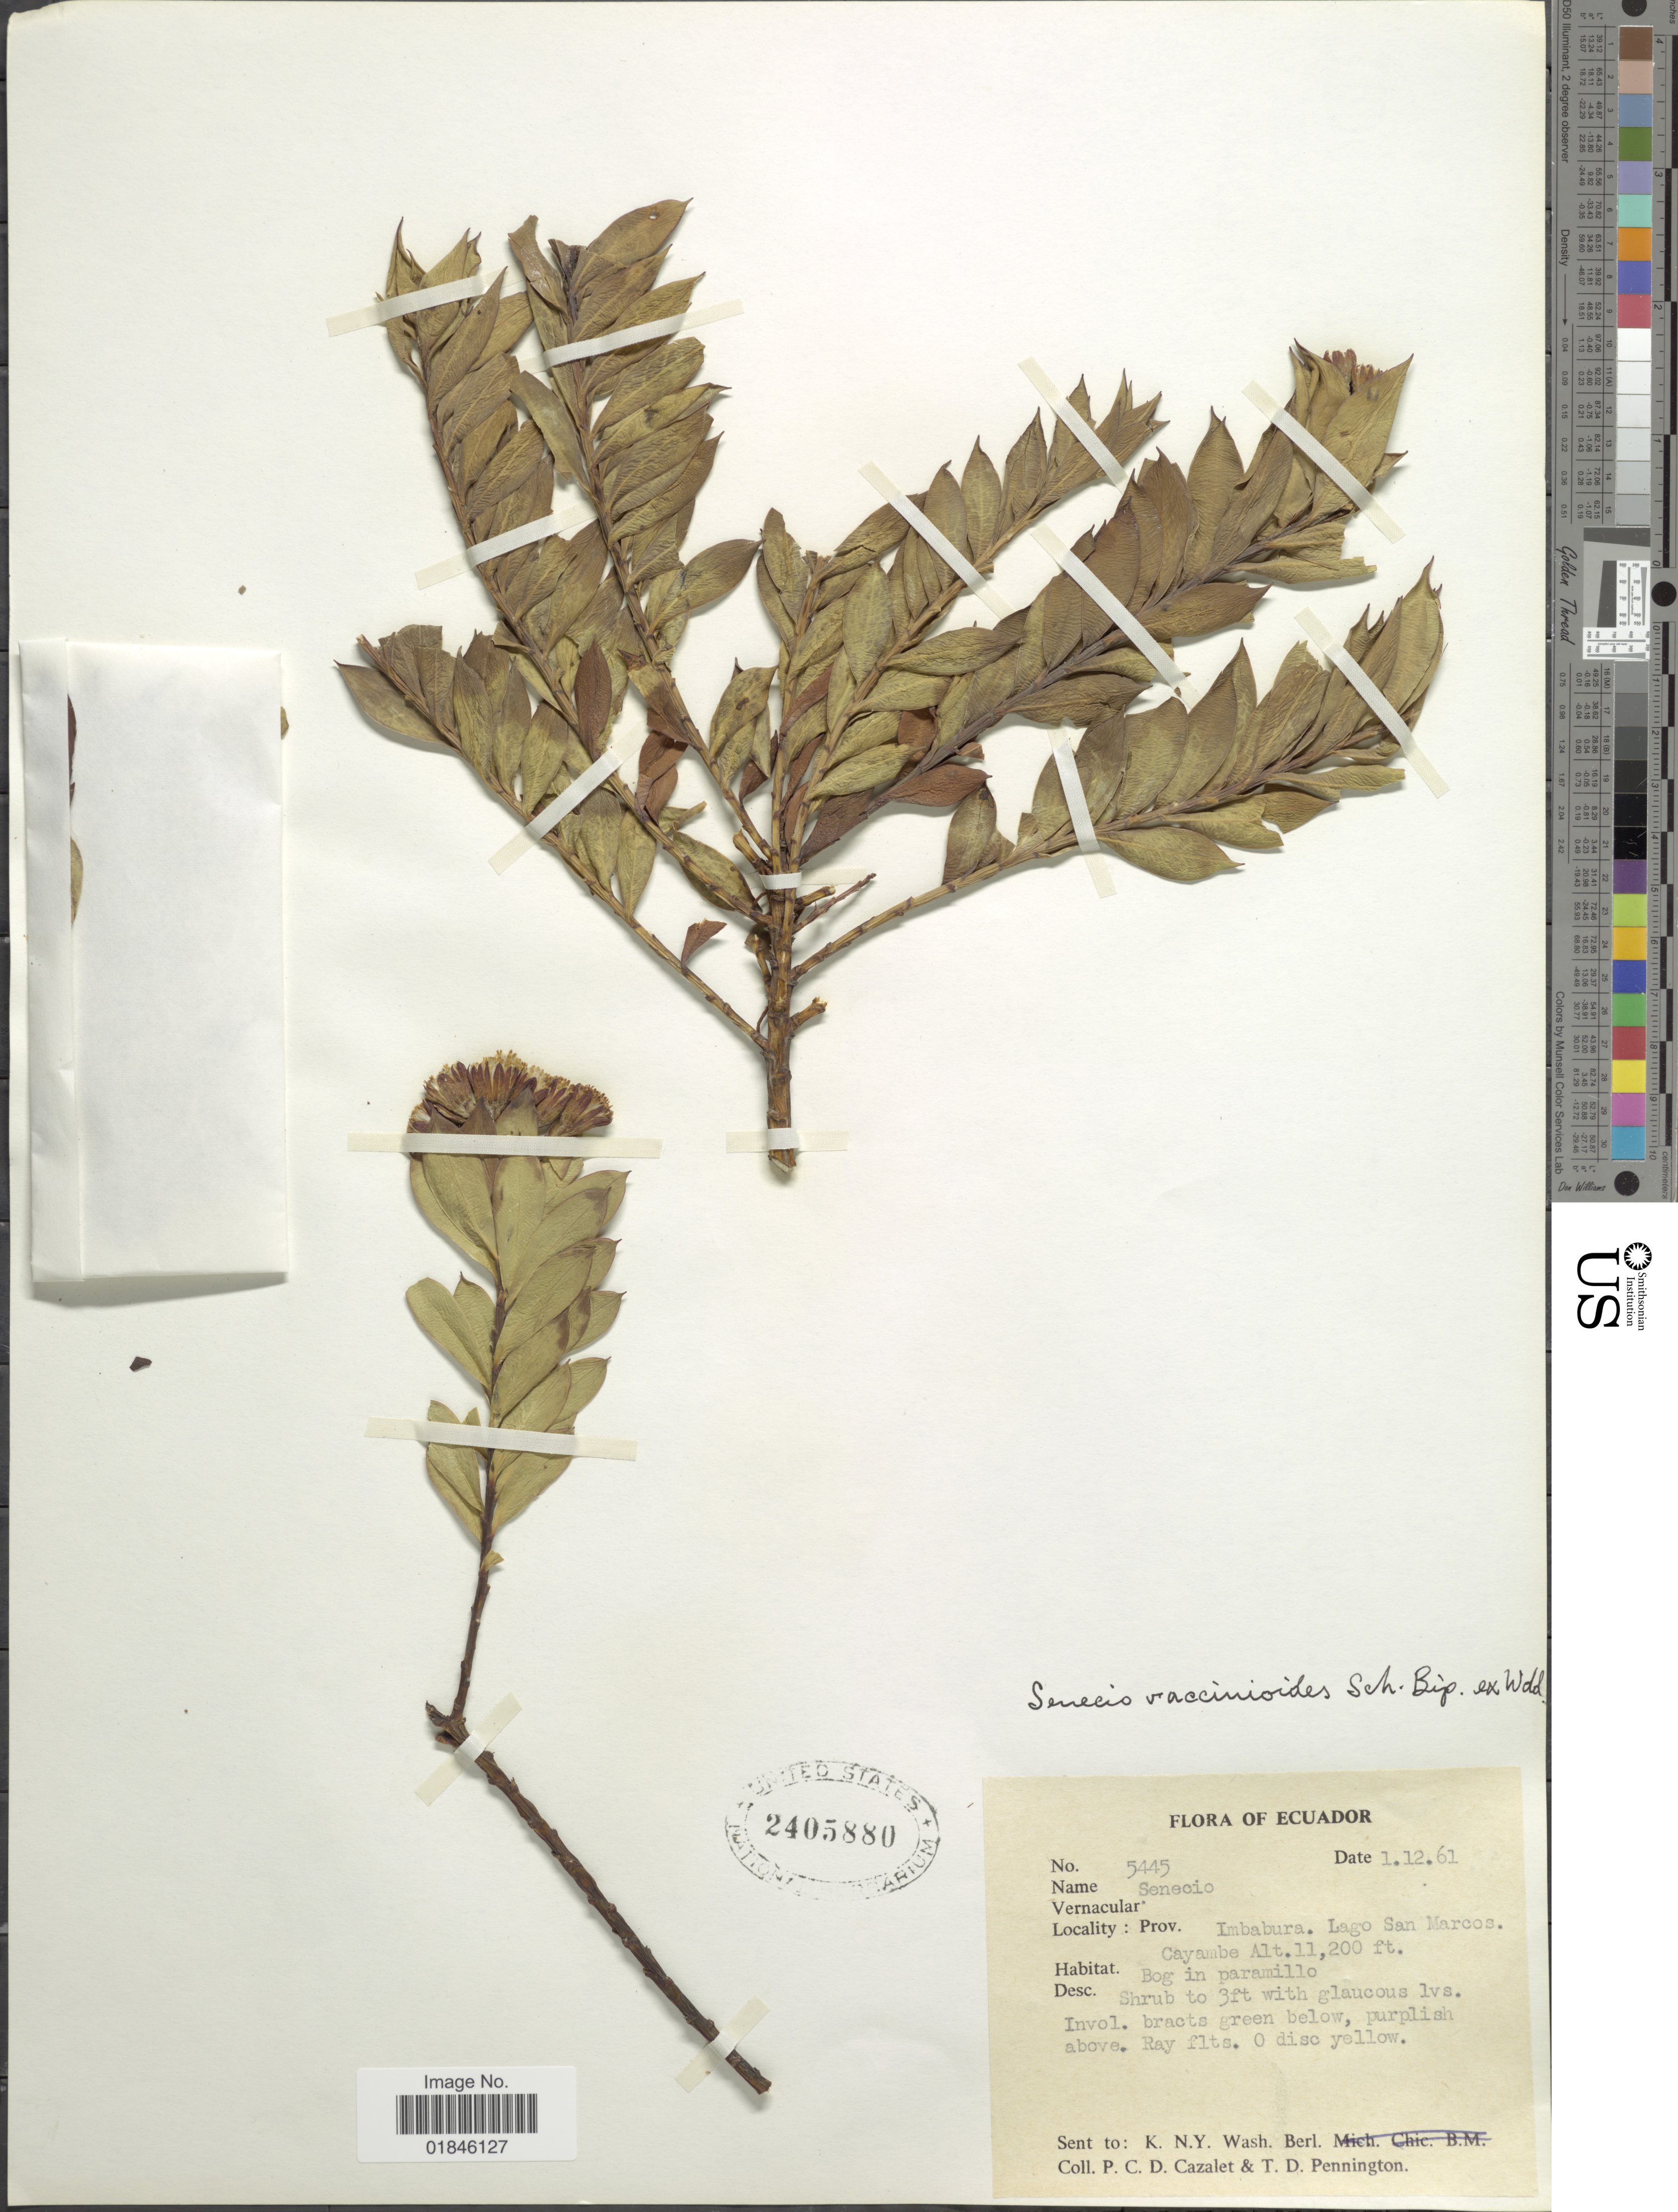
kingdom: Plantae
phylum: Tracheophyta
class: Magnoliopsida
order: Asterales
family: Asteraceae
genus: Pentacalia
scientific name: Pentacalia vaccinioides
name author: (Kunth) Cuatrec.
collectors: P. C. D. Cazalet & T. D. Pennington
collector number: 5445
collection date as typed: Transcribed d/m/y: 1/12/61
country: Ecuador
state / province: Imbabura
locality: Prov. Imbabura. Lago San Marcos. Cayambe.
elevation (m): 3414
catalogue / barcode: US 2405880